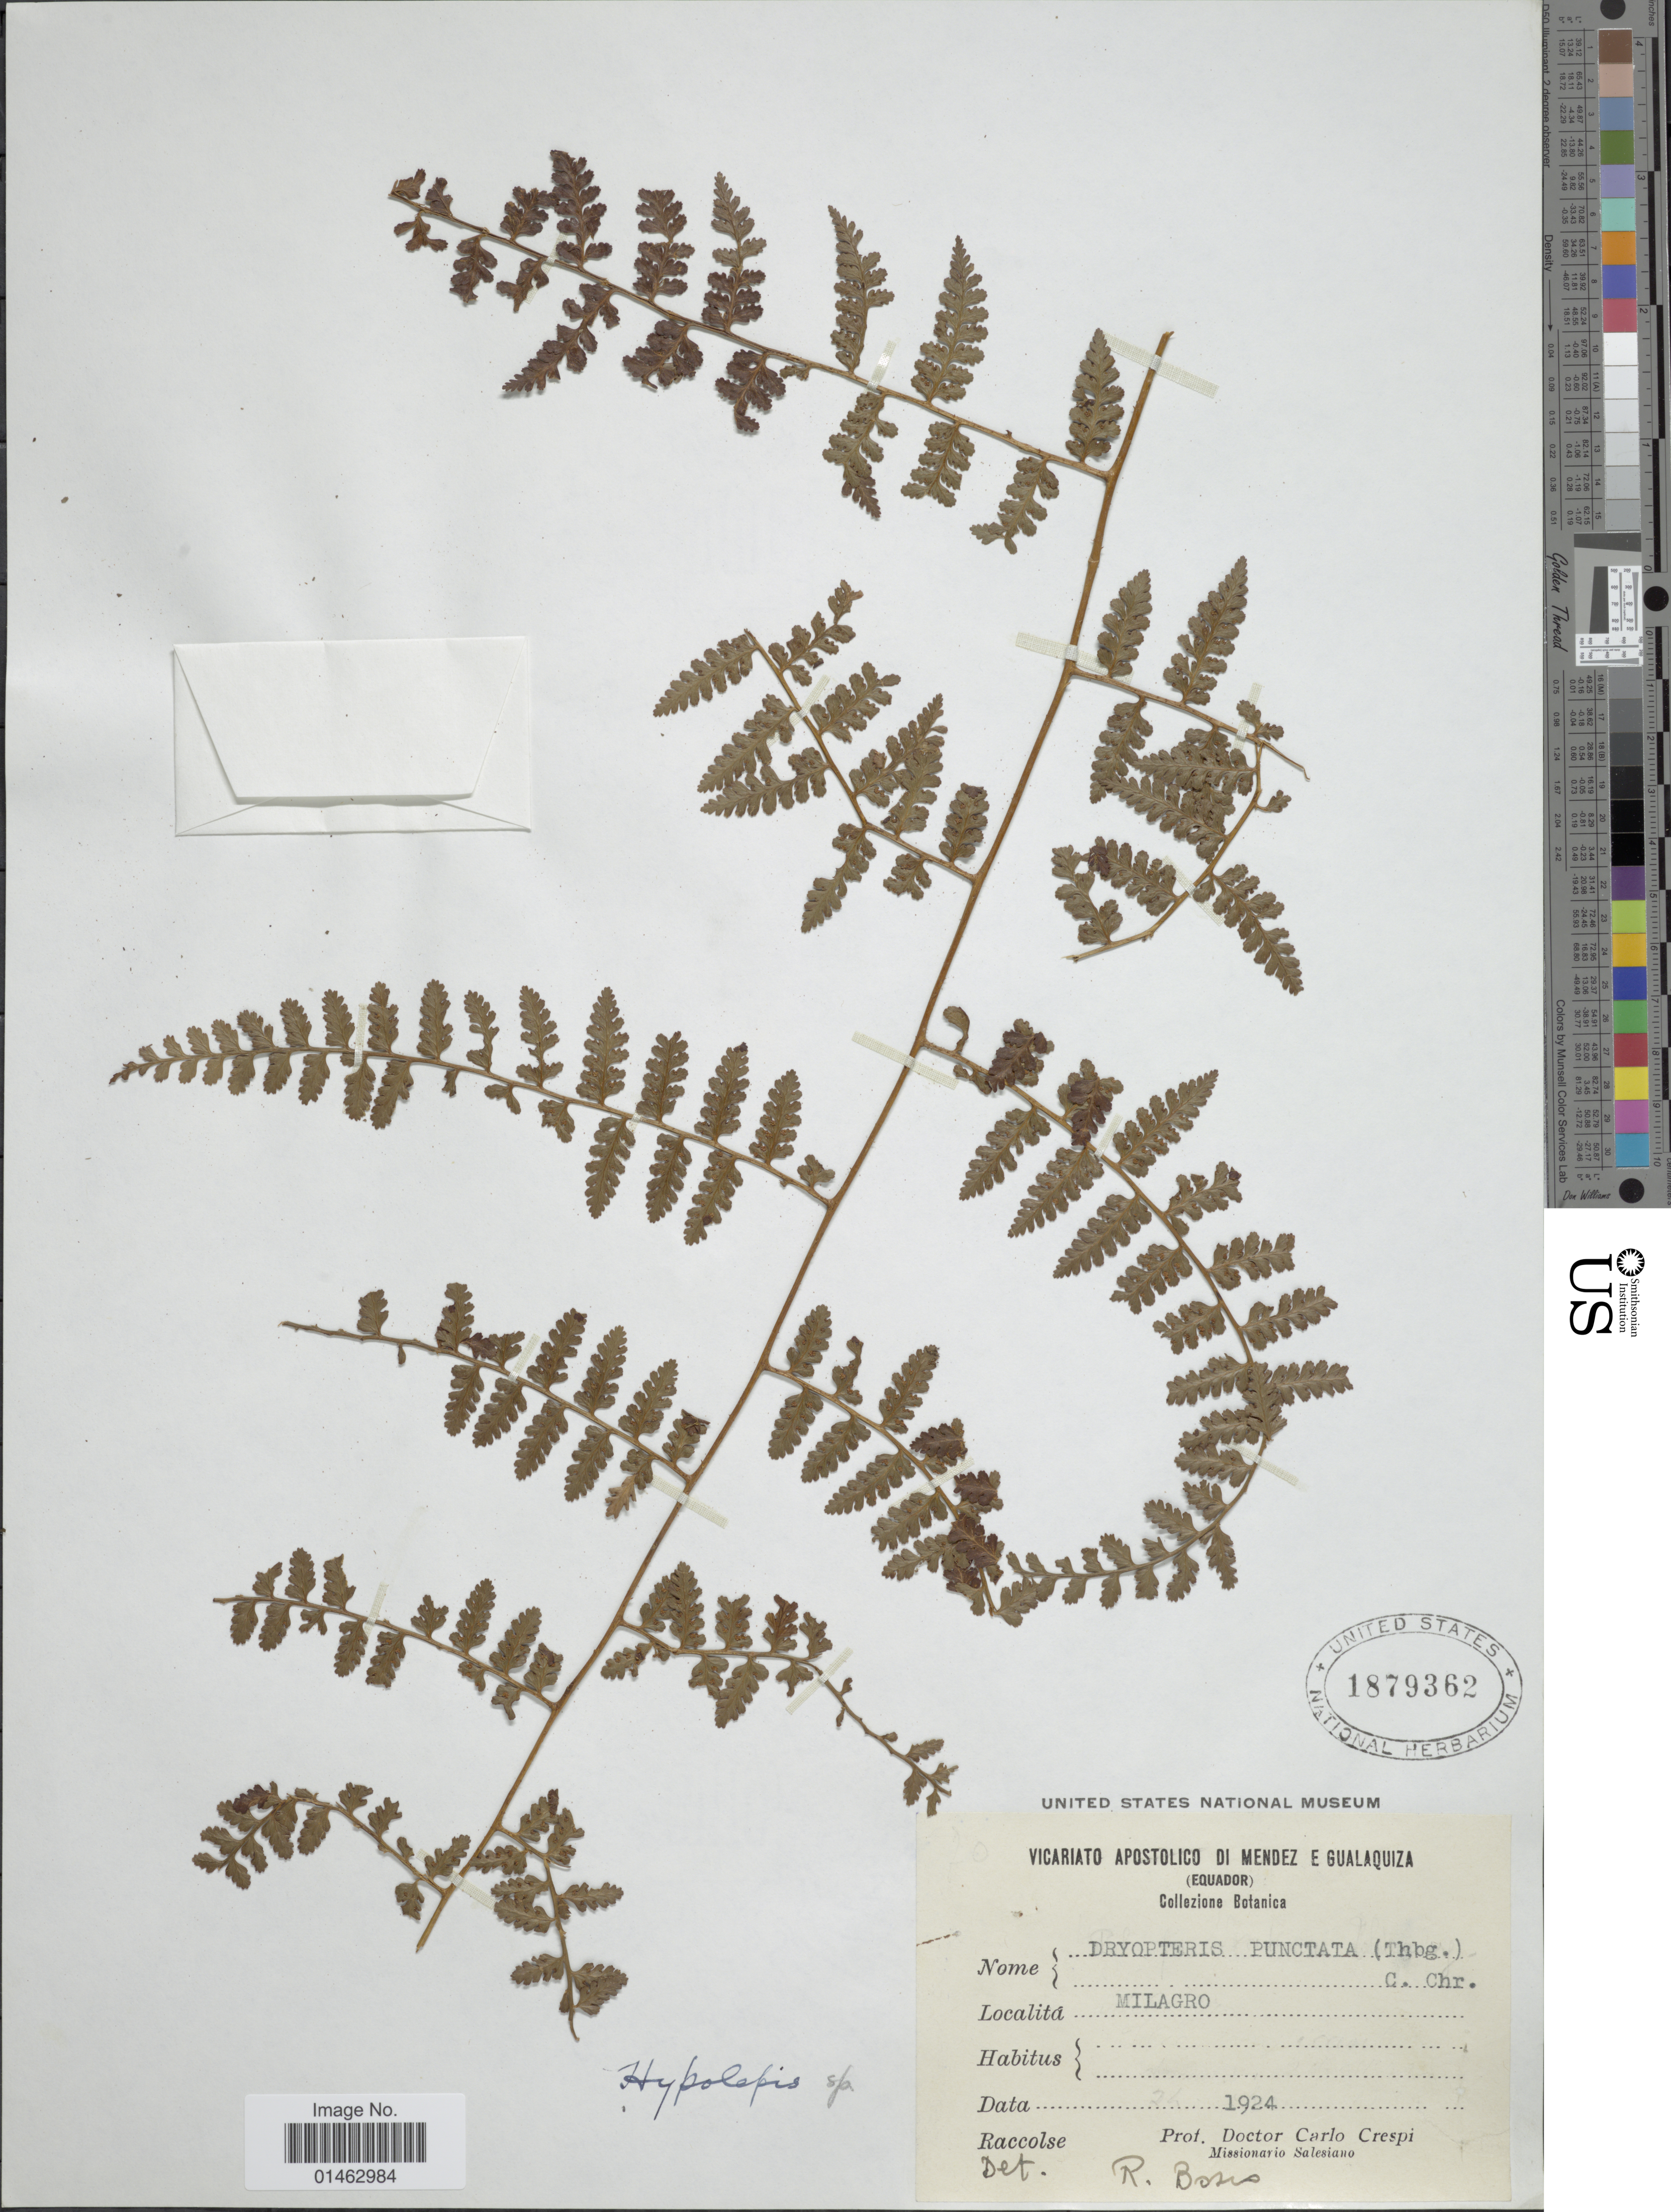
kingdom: Plantae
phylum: Tracheophyta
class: Polypodiopsida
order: Polypodiales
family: Dennstaedtiaceae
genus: Hypolepis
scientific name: Hypolepis nigrescens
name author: Hook.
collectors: C. Crespi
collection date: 1924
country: Ecuador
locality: Milagro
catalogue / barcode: US 1879362